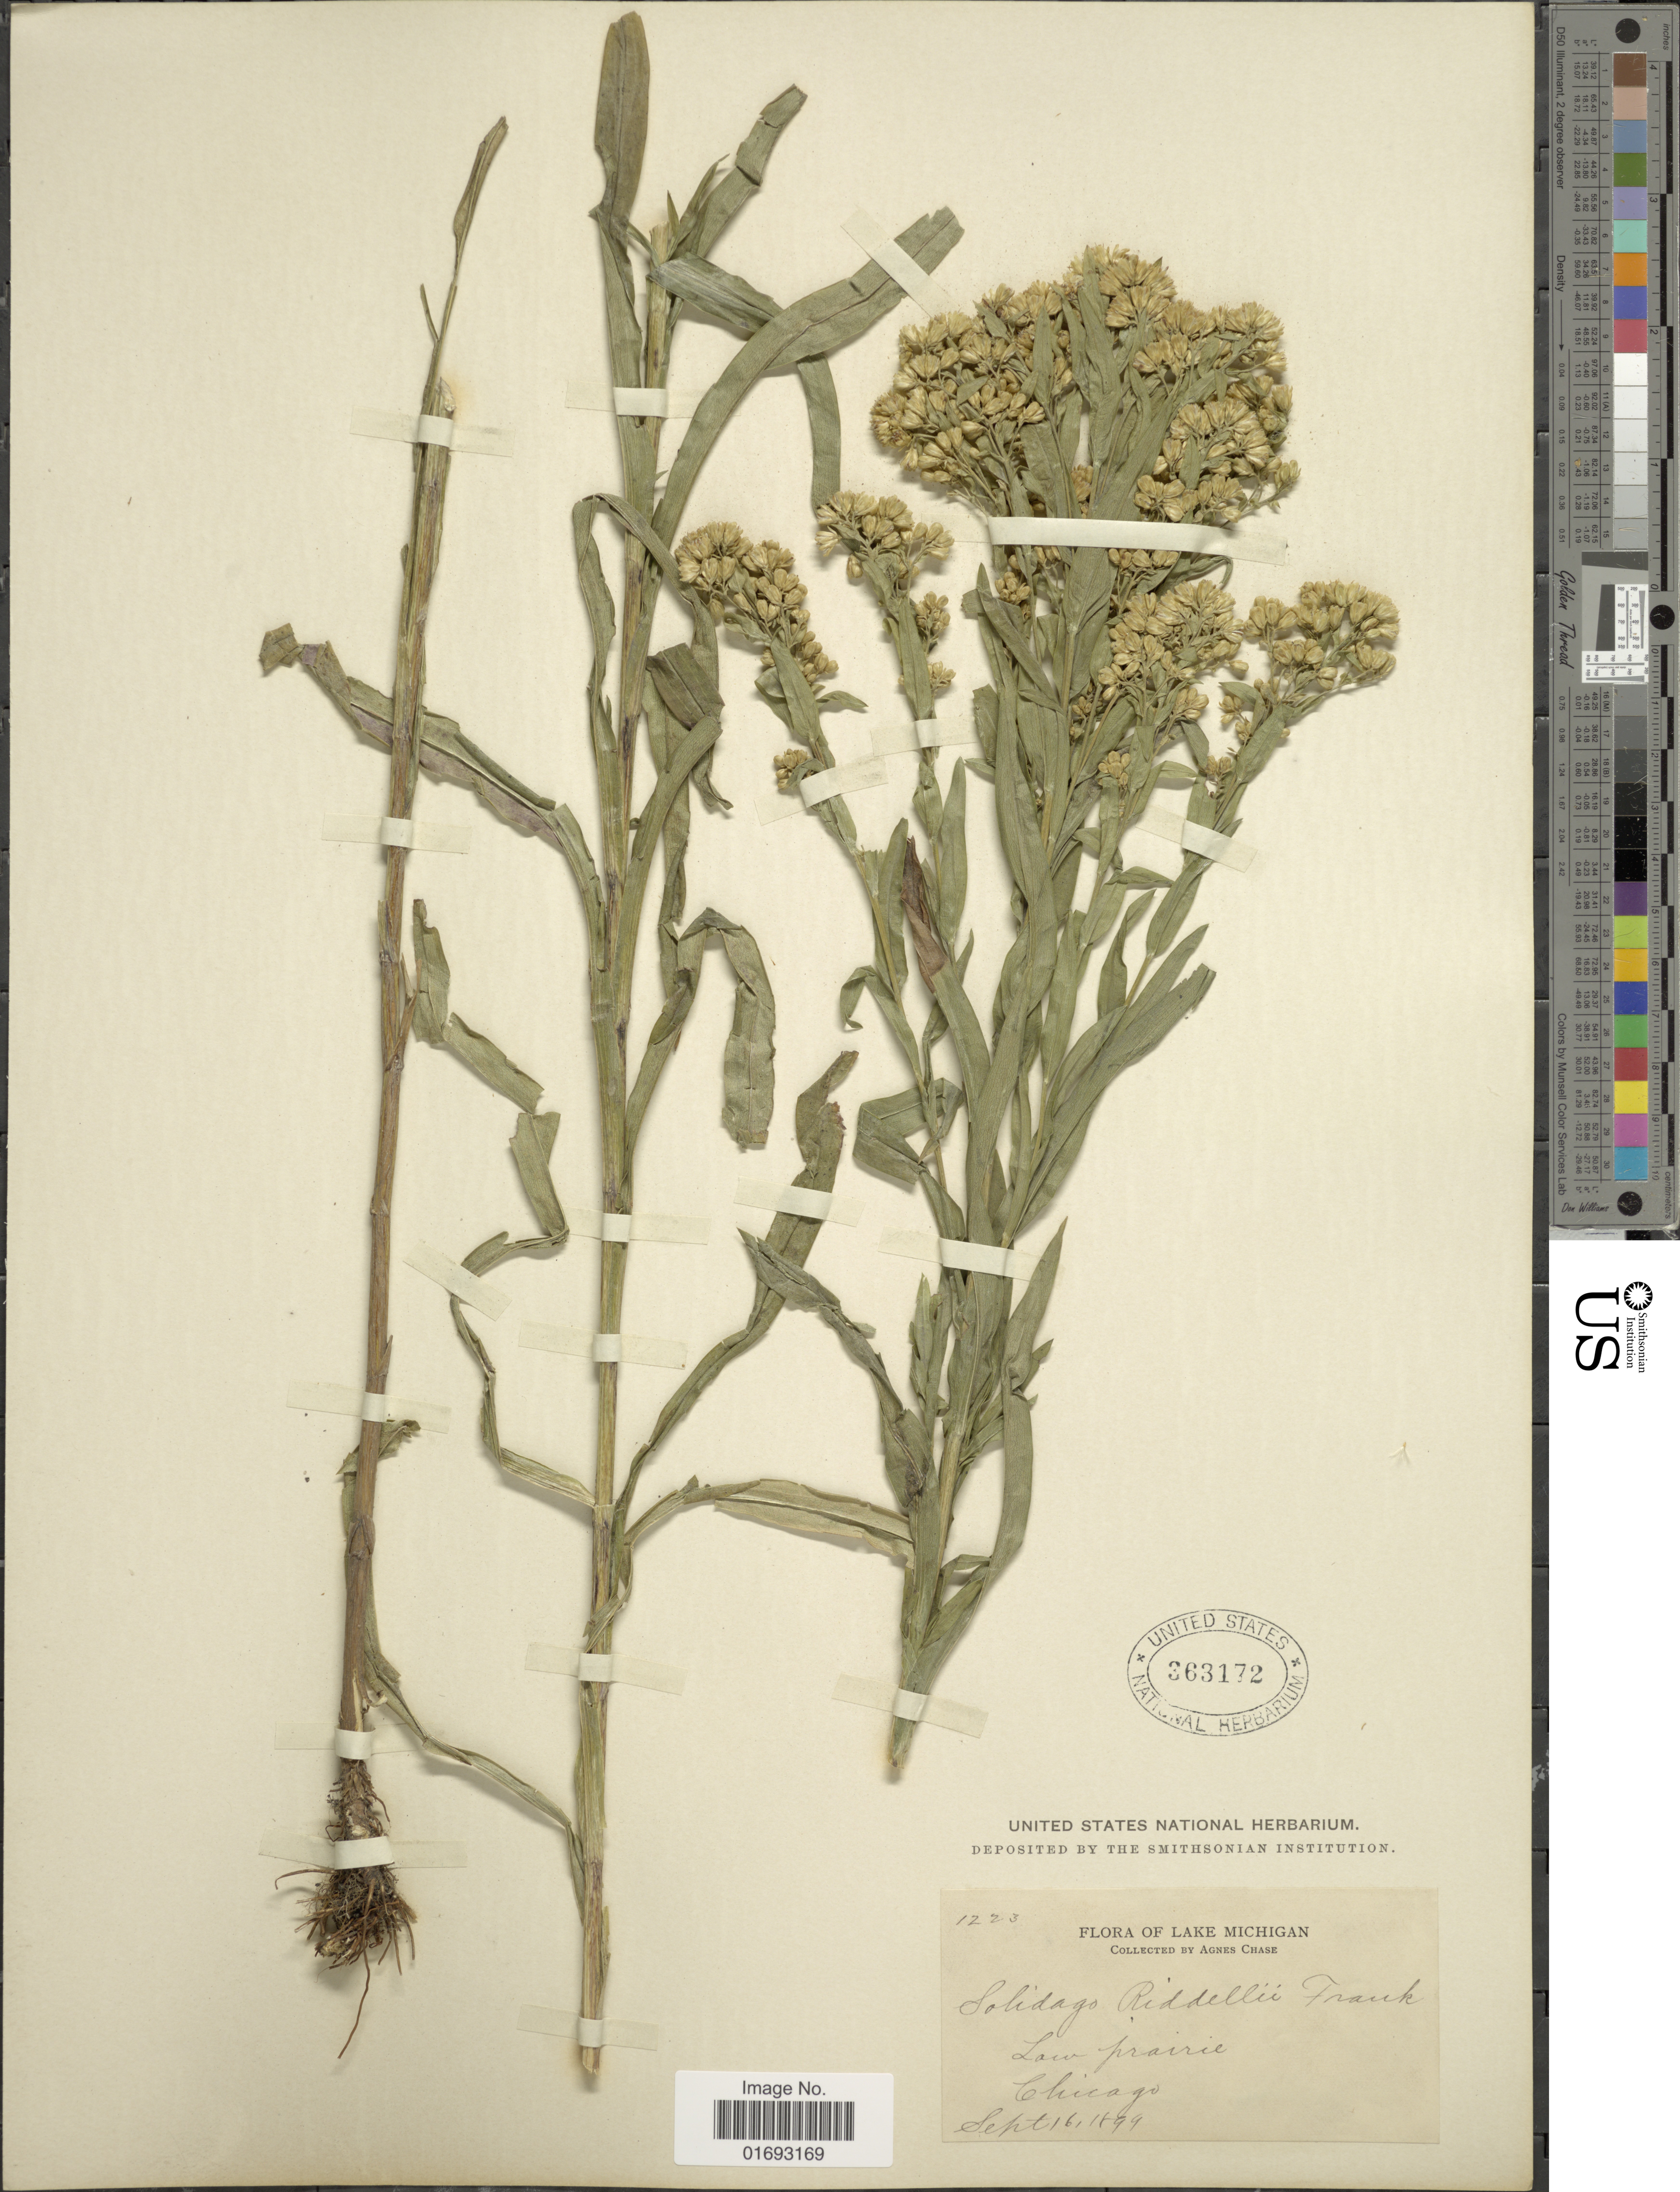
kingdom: Plantae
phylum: Tracheophyta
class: Magnoliopsida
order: Asterales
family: Asteraceae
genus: Oligoneuron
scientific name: Oligoneuron riddellii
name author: (Frank) Rydb.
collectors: A. Chase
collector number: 1223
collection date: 1899-09-16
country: United States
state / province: Illinois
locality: Lake Michigan, low prairie, Chicago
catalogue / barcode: US 363172